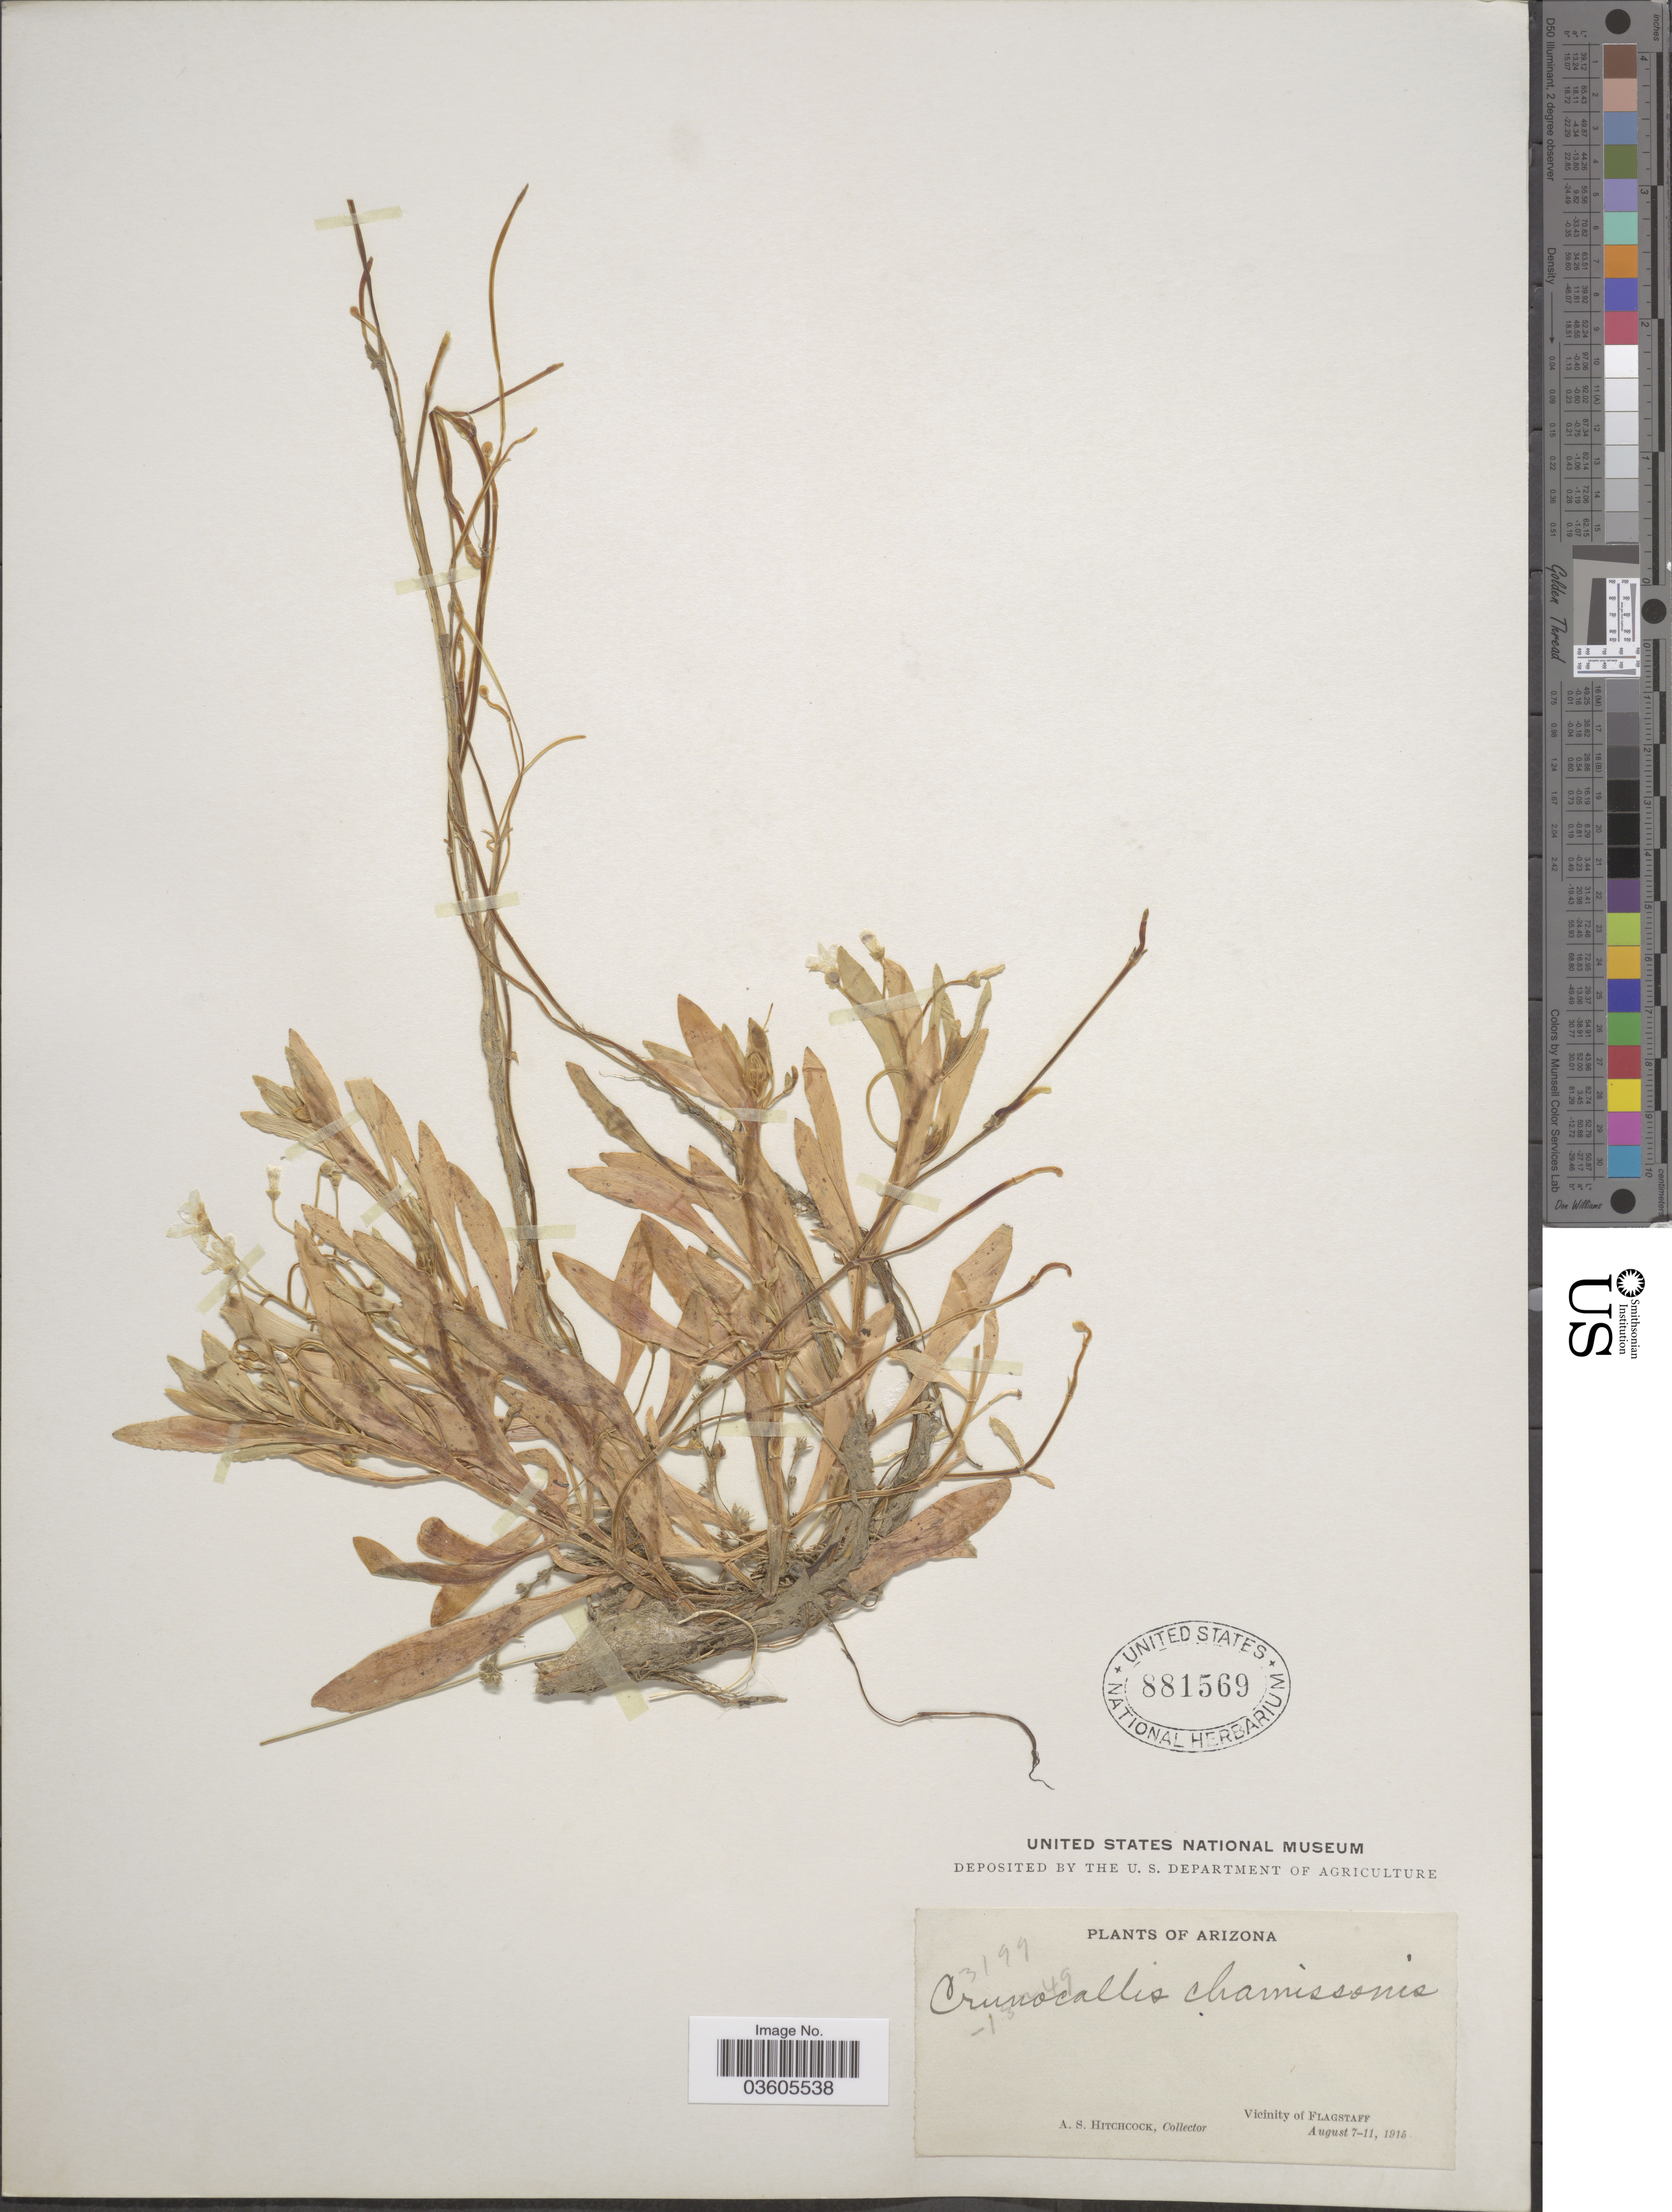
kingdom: Plantae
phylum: Tracheophyta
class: Magnoliopsida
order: Caryophyllales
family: Montiaceae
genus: Montia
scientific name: Montia chamissoi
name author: (Ledeb. ex Spreng.) Greene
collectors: A. S. Hitchcock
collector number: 3199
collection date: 1915-08-07/1915-08-11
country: United States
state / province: Arizona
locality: Vicinity of Flagstaff.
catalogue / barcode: US 881569